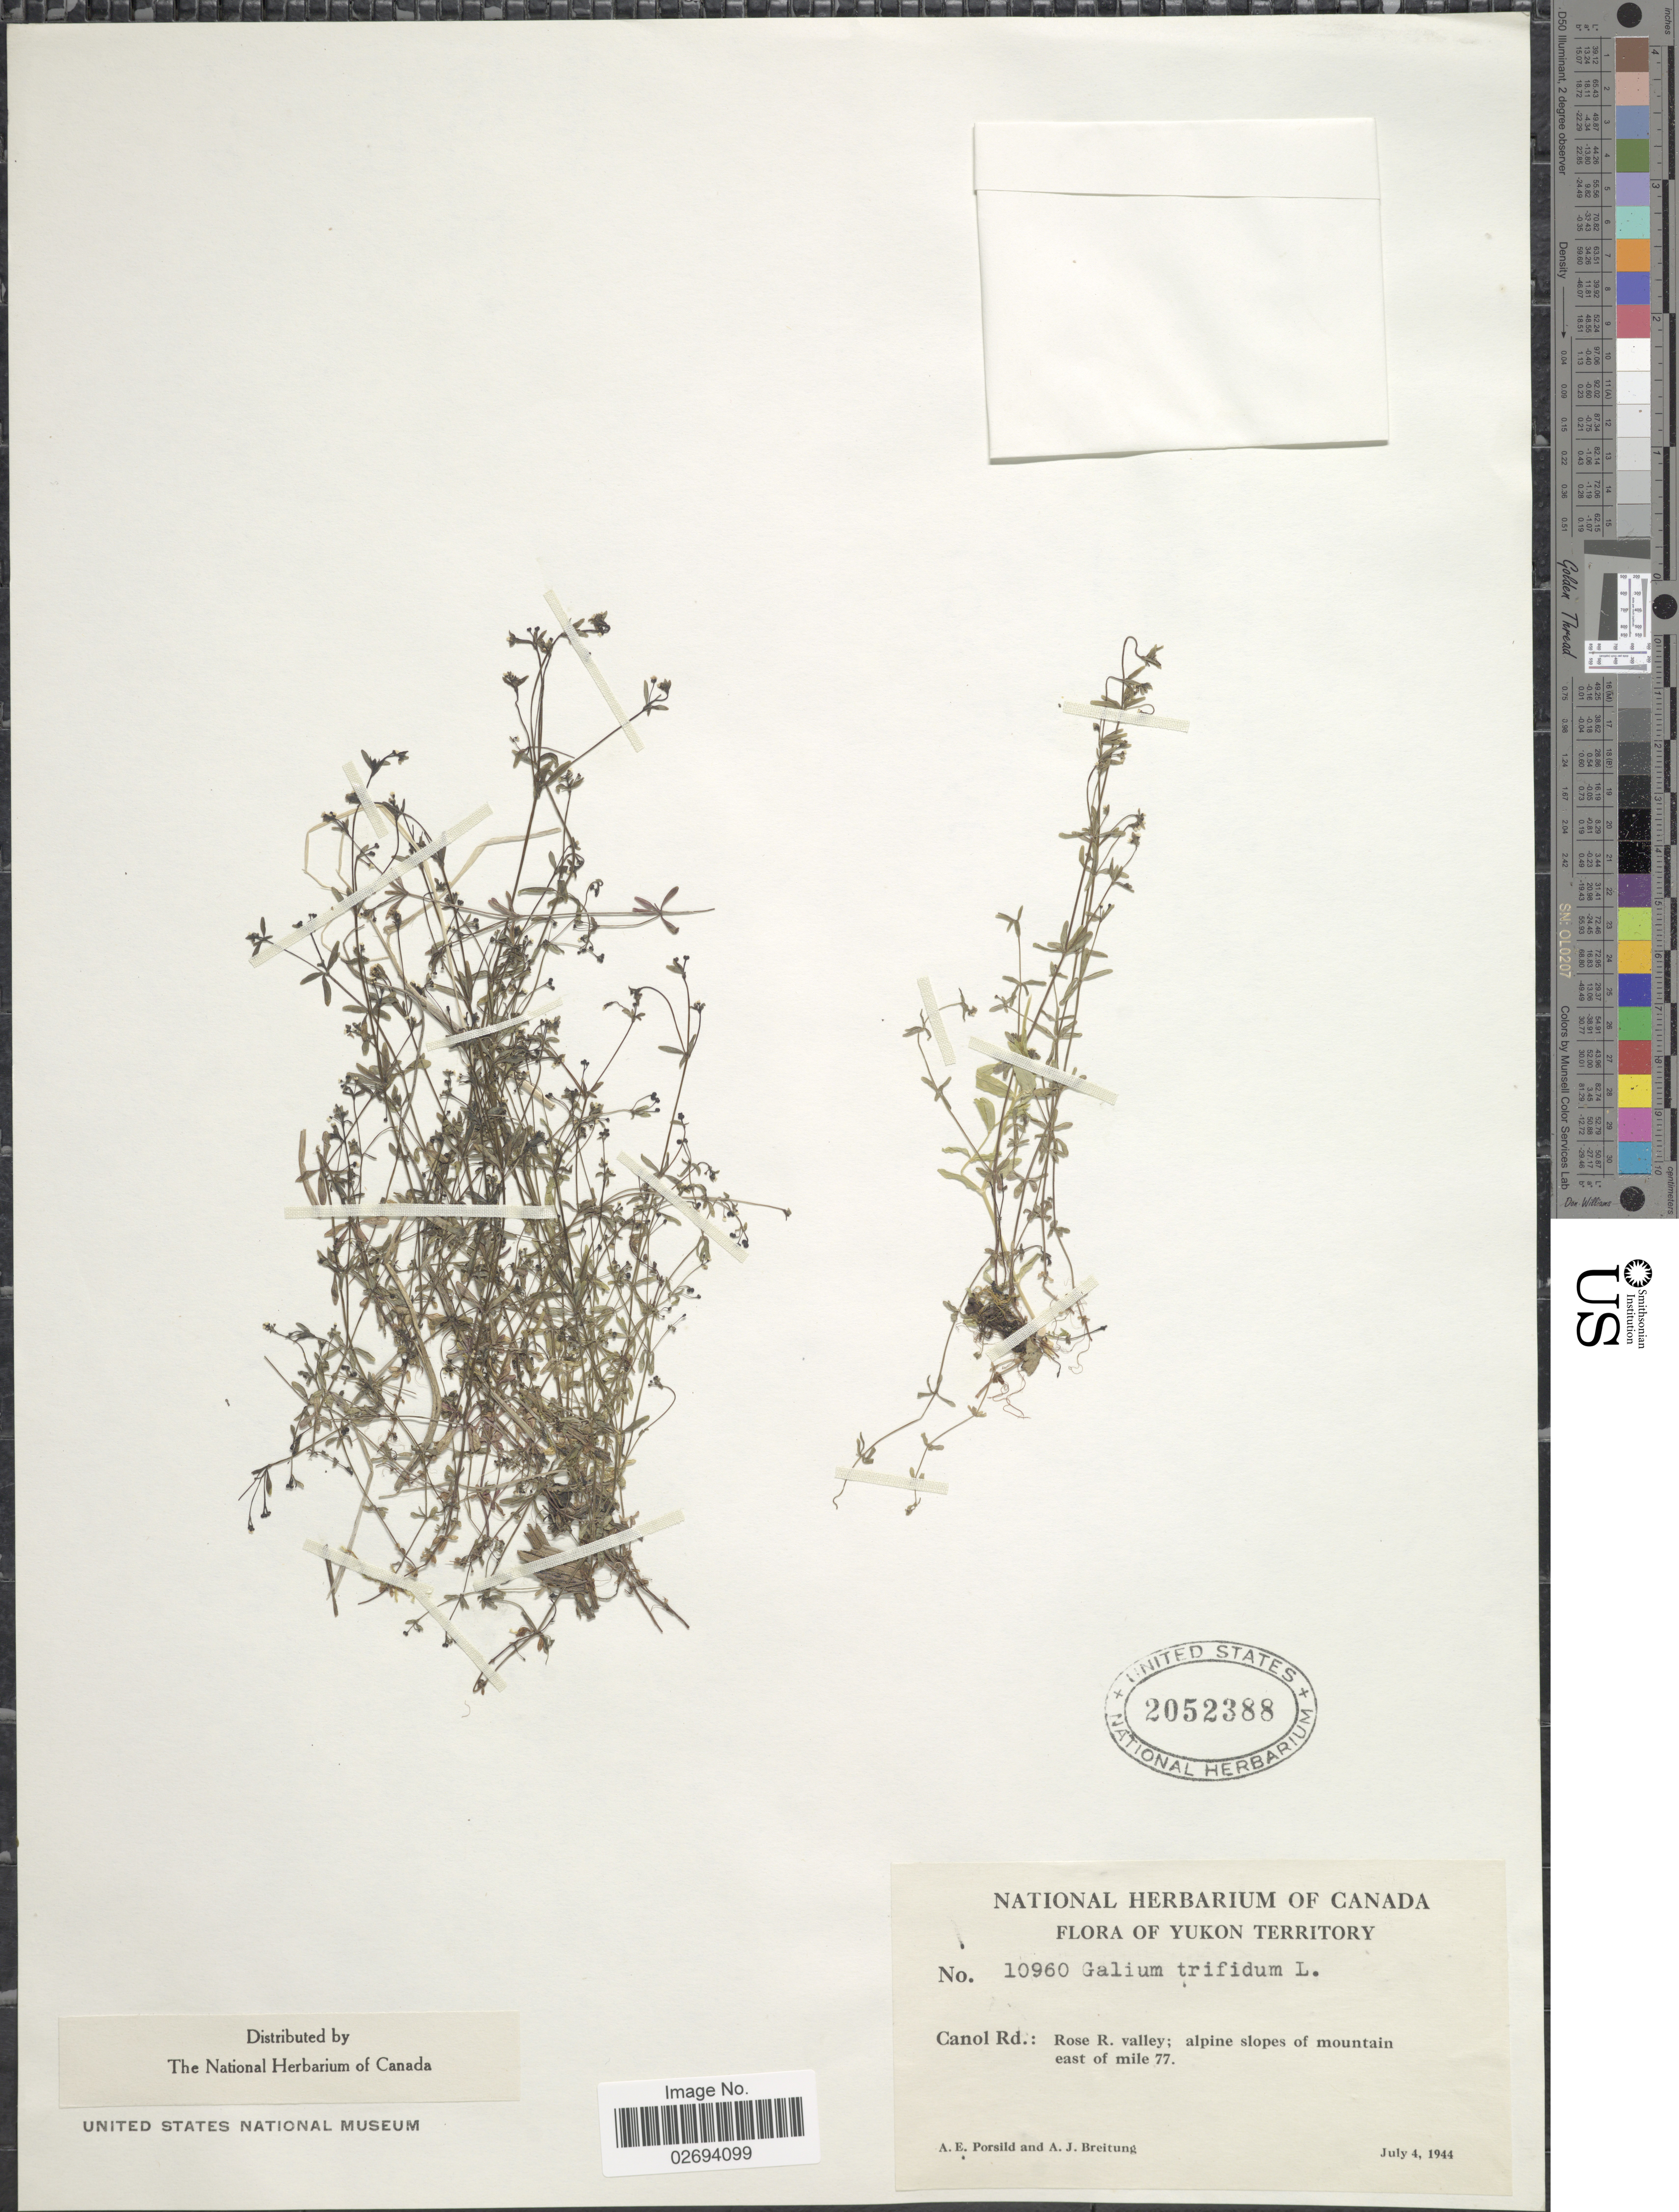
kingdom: Plantae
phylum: Tracheophyta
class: Magnoliopsida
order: Gentianales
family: Rubiaceae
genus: Galium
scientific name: Galium trifidum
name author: L.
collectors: A. E. Porsild & A. Breitung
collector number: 10960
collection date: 1944-07-04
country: Canada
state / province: Yukon Territory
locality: Canol Rd.: Rose R. valley: alpine slopes of mountain, eas tof mile 77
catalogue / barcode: US 2052388